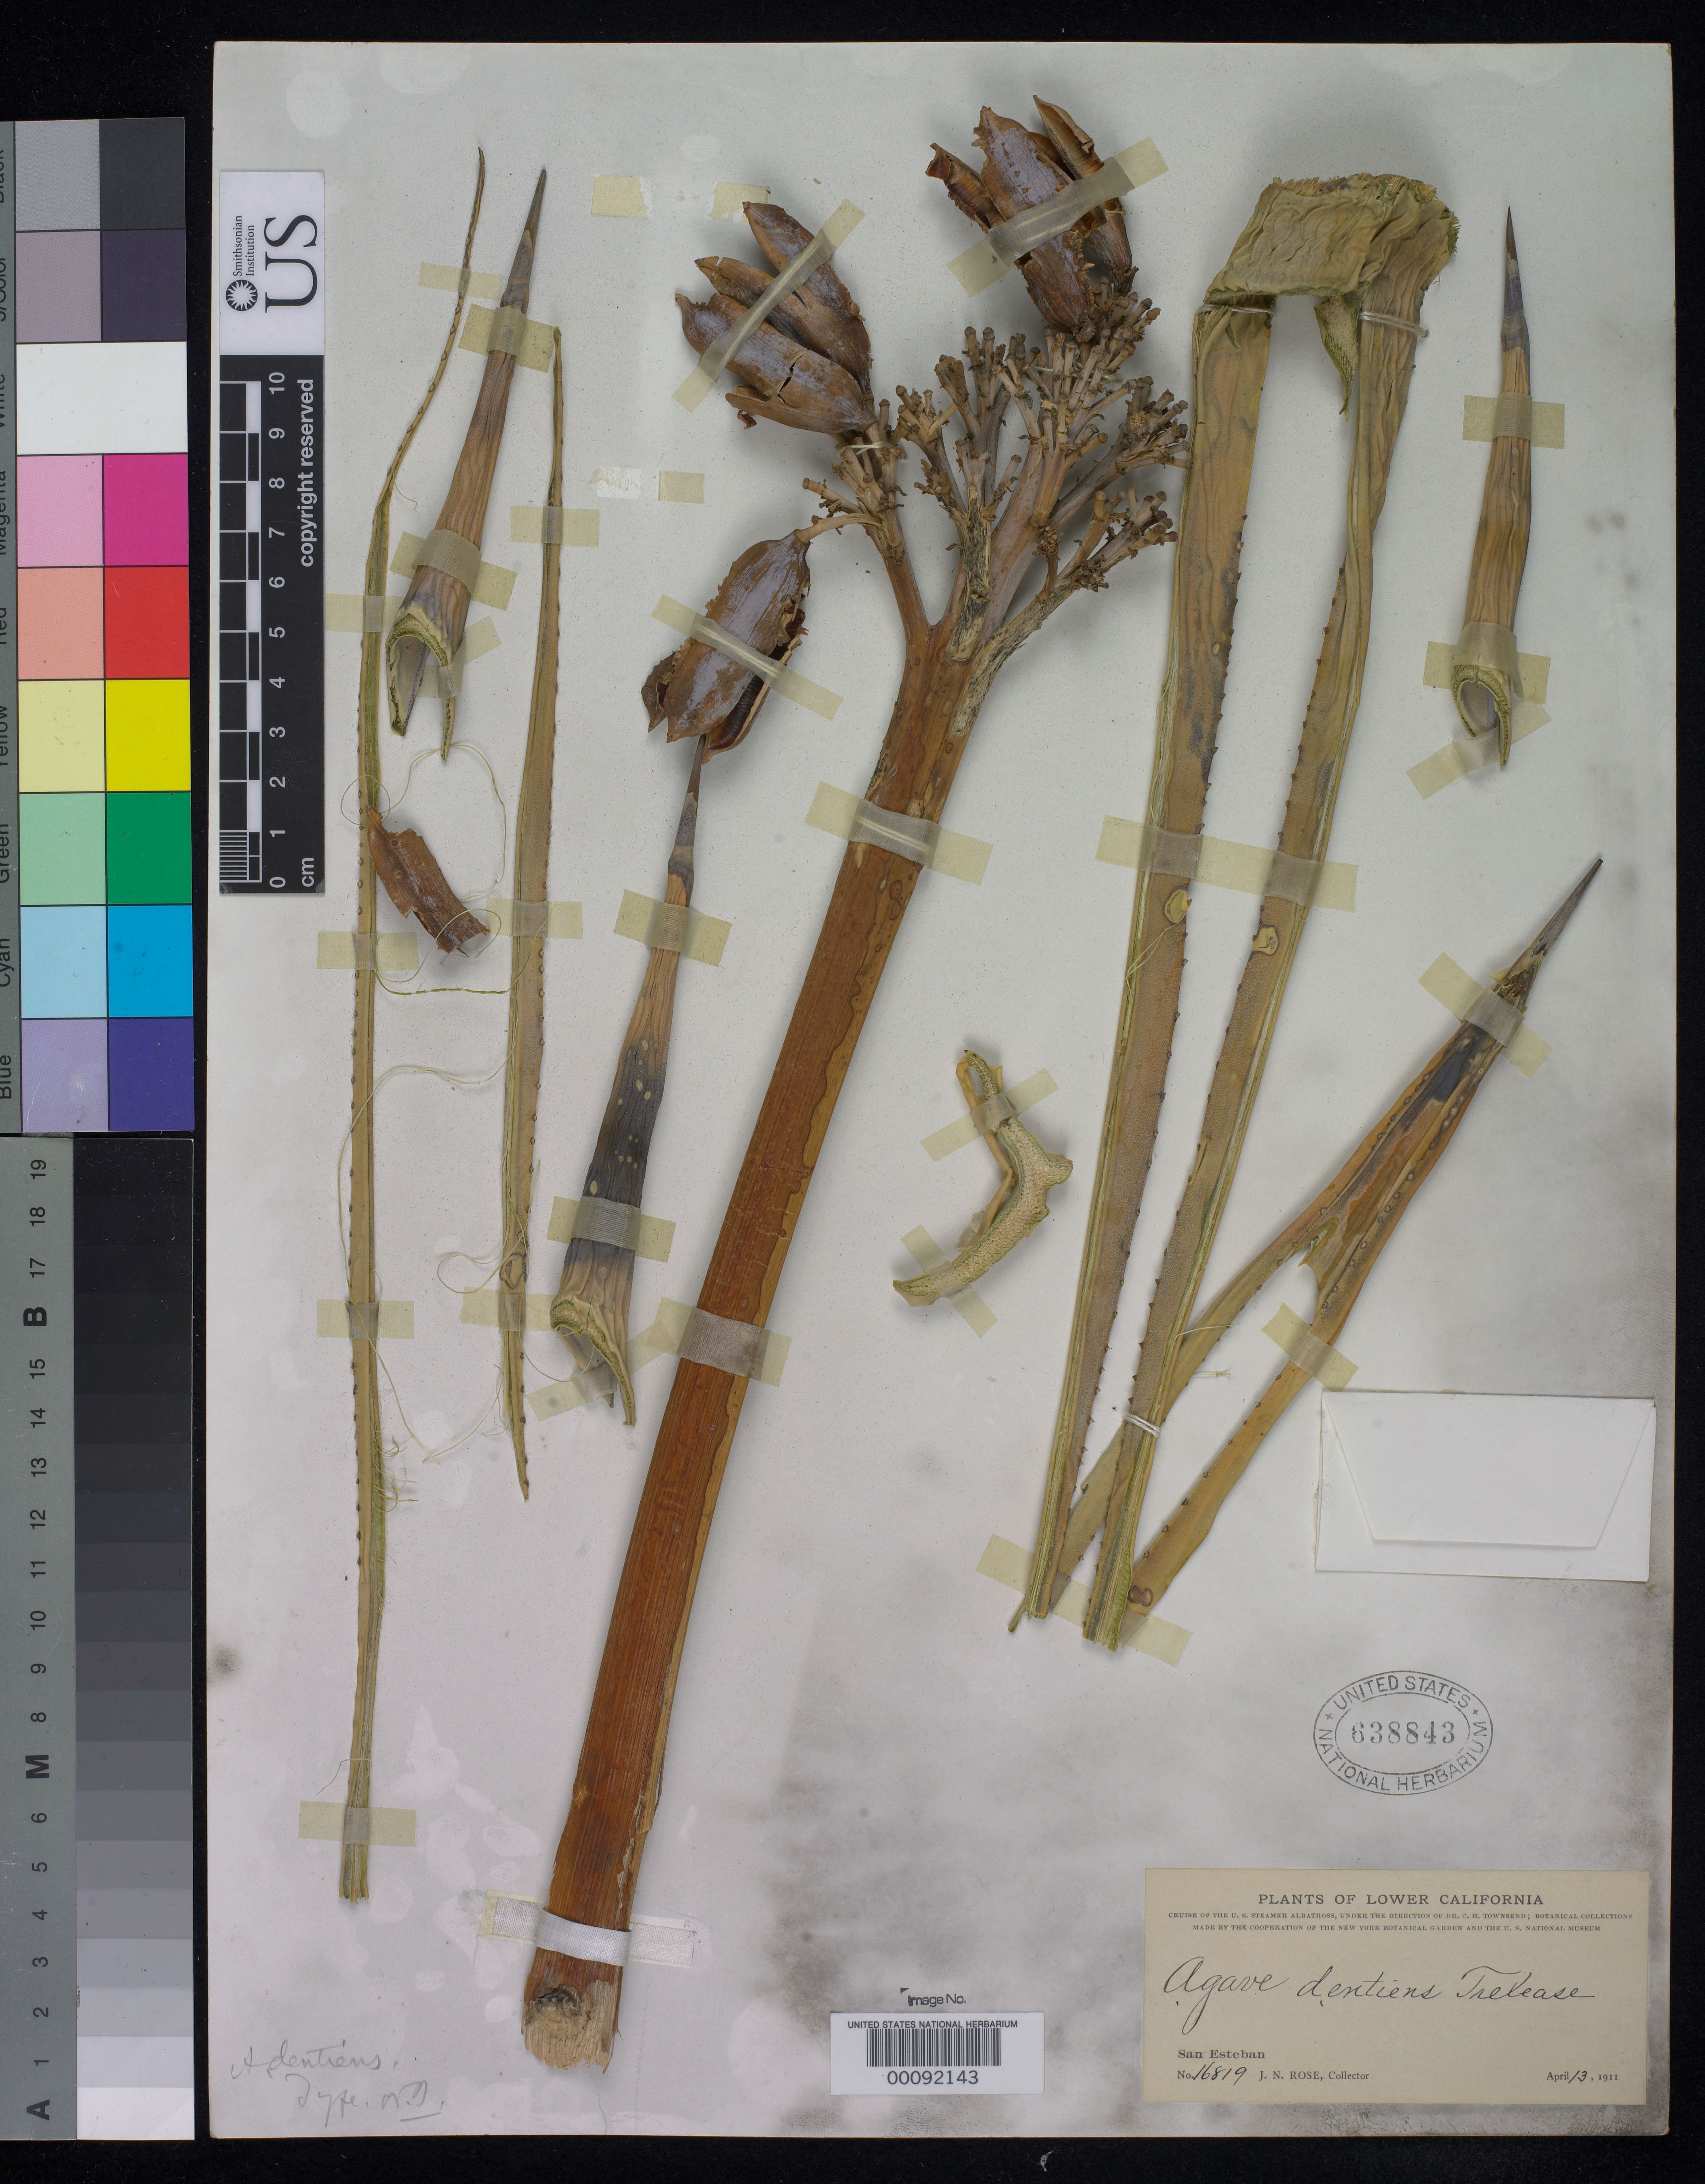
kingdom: Plantae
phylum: Tracheophyta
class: Liliopsida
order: Asparagales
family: Asparagaceae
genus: Agave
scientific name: Agave dentiens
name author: Trel.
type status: Holotype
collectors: J. N. Rose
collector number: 16819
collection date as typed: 13 Apr 1911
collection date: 1911-04-13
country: Mexico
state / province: Sonora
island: San Esteban Island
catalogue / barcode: US 638843